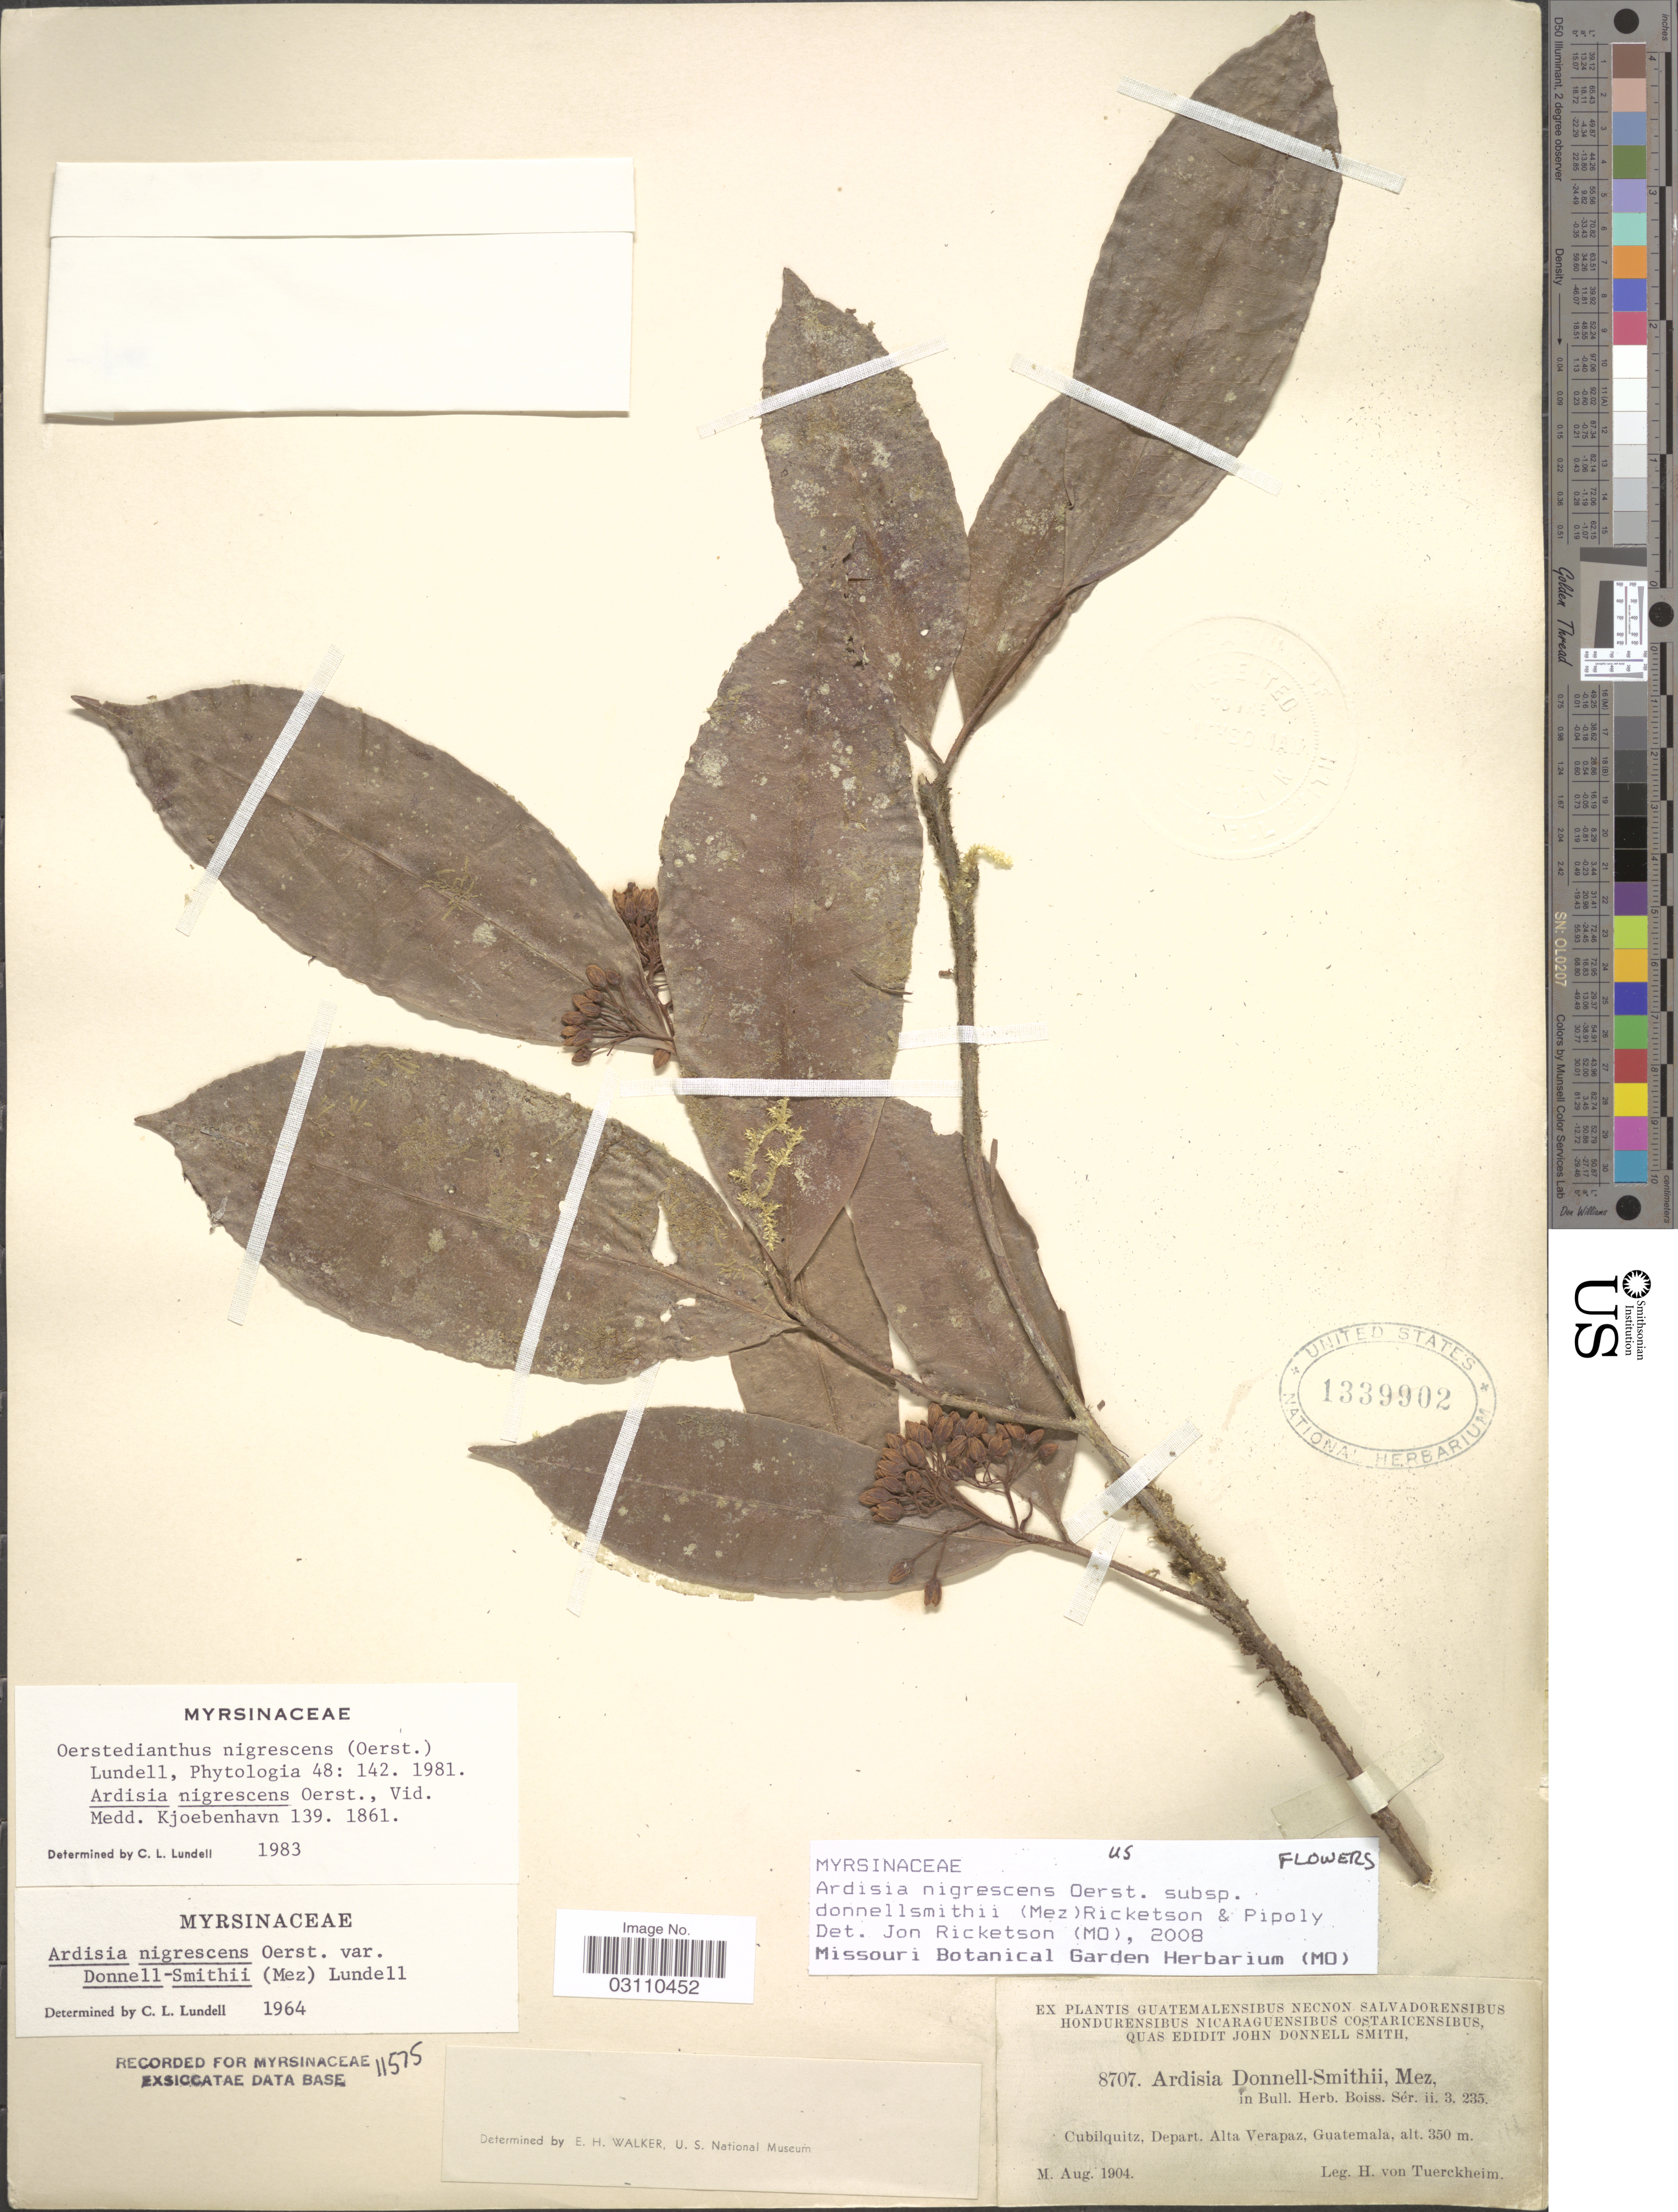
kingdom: Plantae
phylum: Tracheophyta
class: Magnoliopsida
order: Ericales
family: Primulaceae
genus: Ardisia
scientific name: Ardisia nigrescens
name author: Oerst.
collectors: H. von Türckheim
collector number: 8707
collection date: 1904-08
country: Guatemala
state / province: Alta Verapaz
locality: Cubilquitz, Depart. Alta Verapaz.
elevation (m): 350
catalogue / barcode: US 1339902